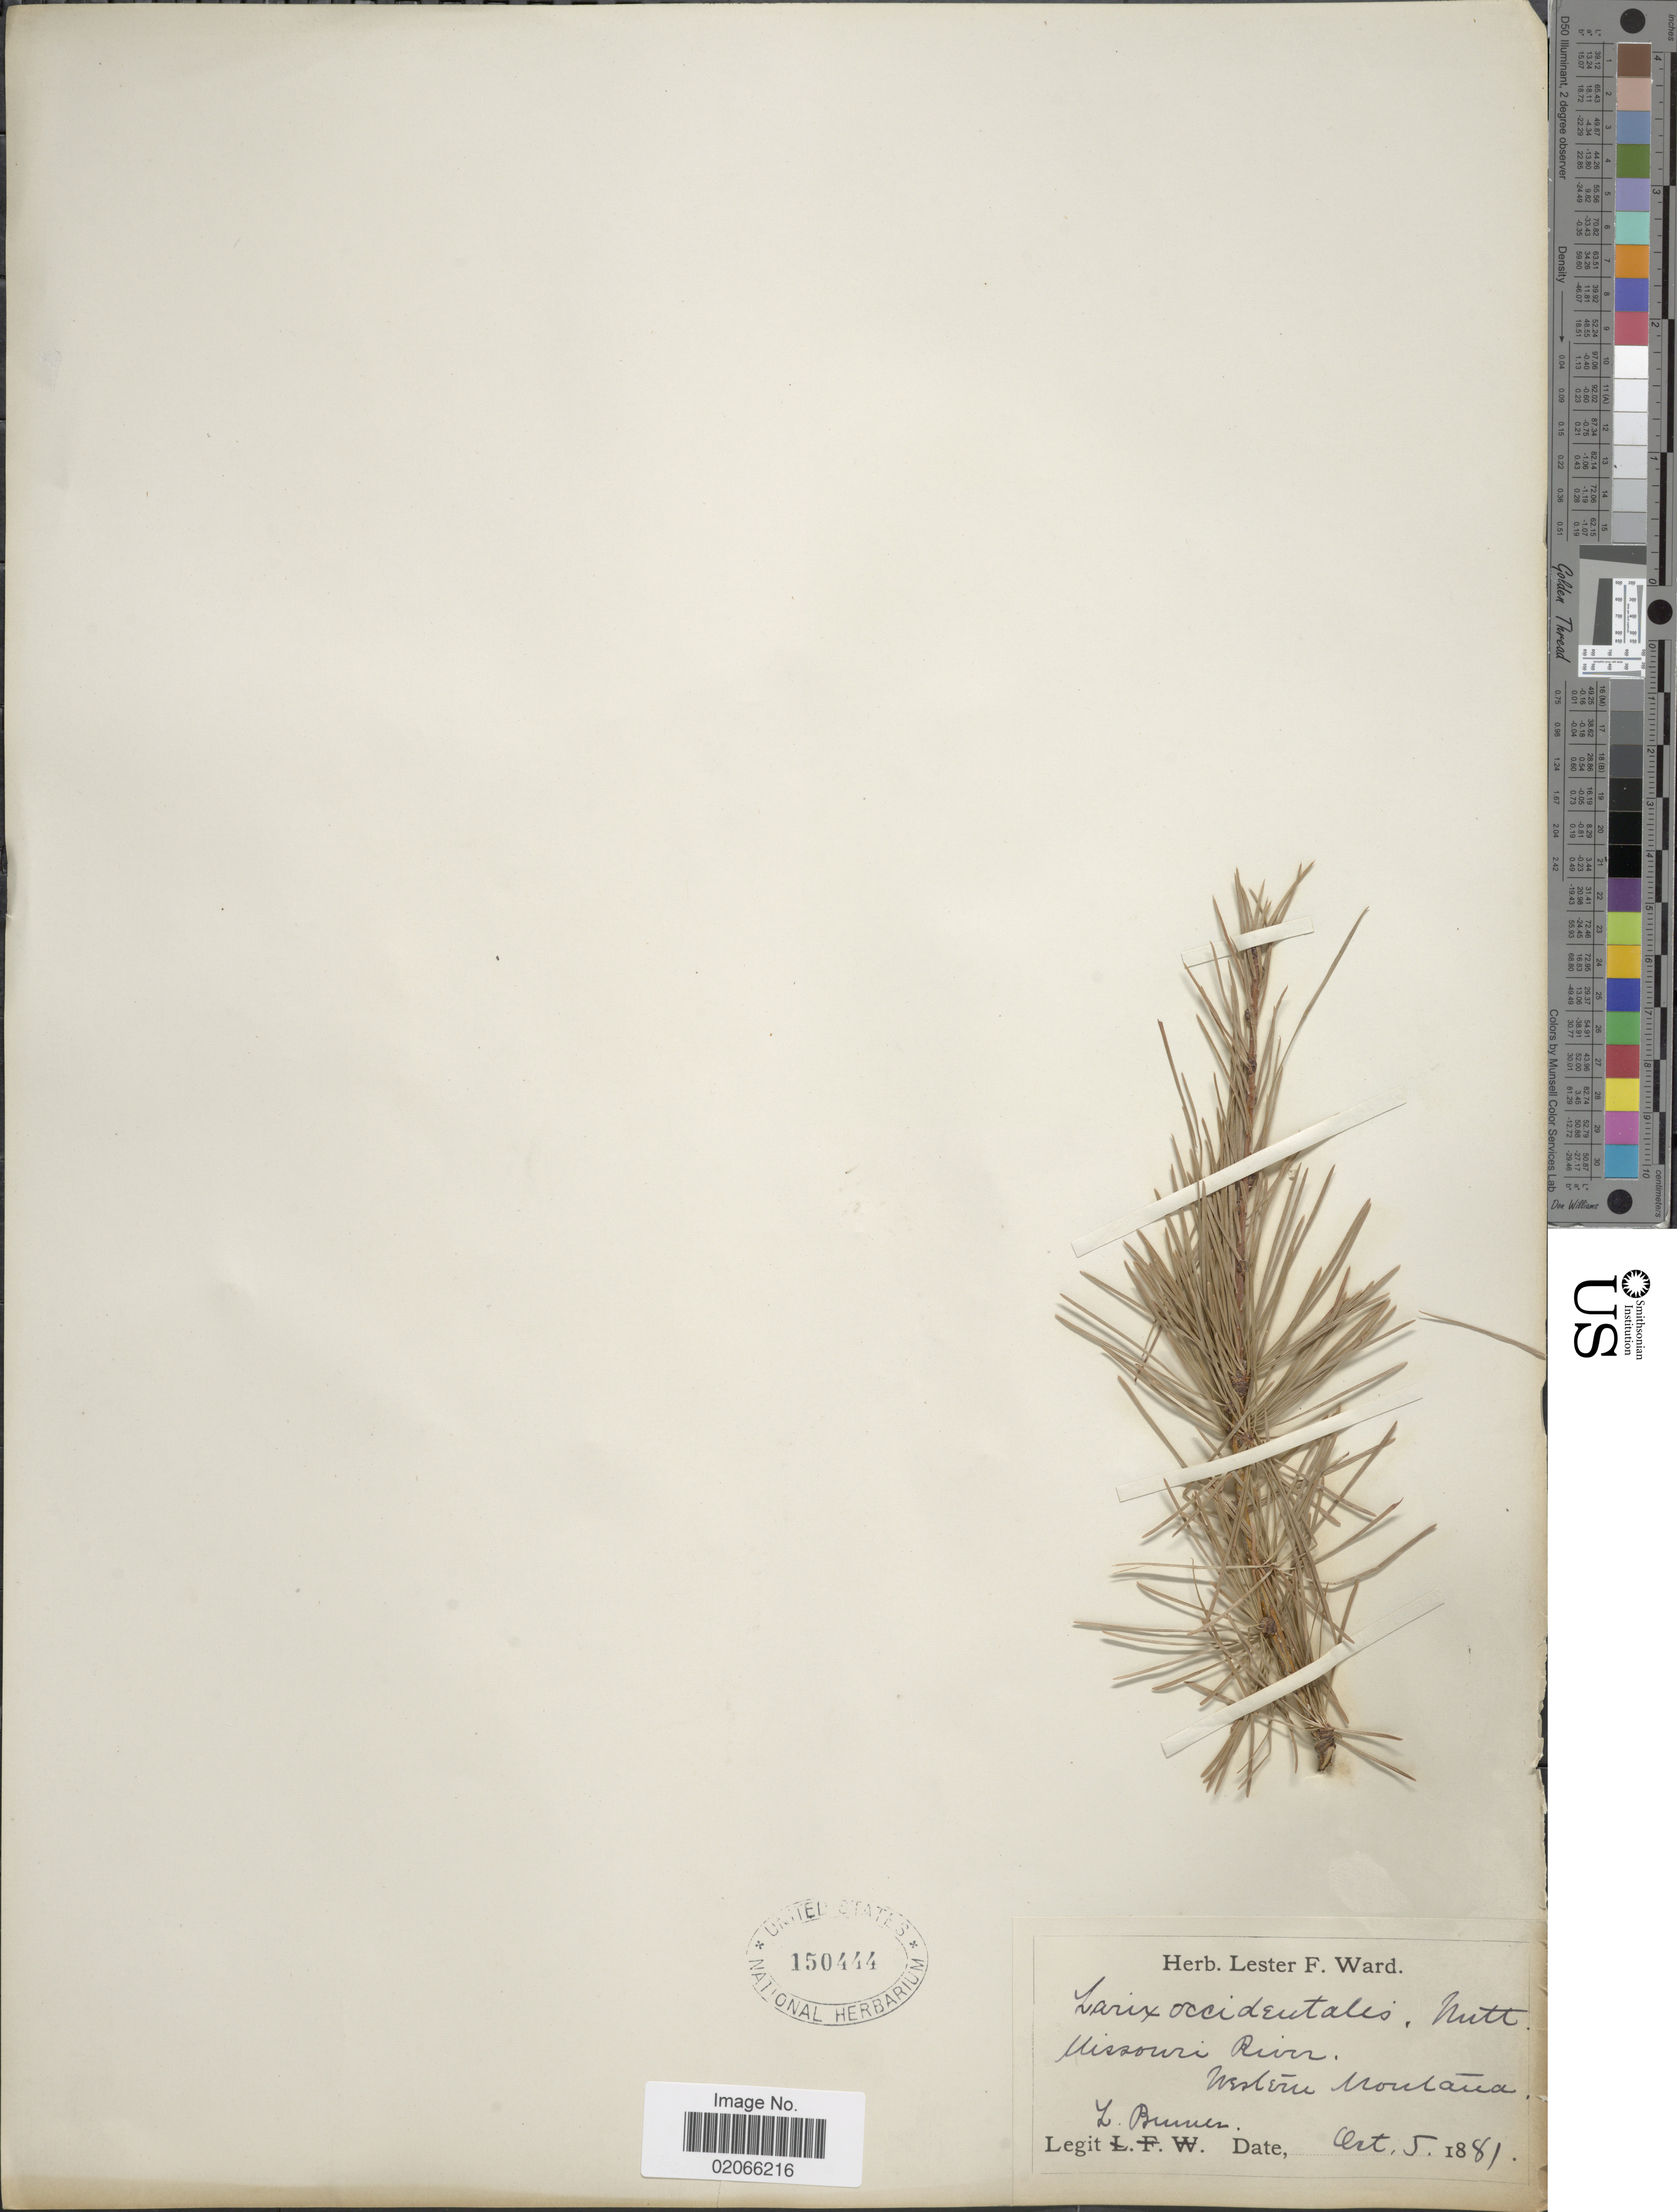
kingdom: Plantae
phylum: Tracheophyta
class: Pinopsida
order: Pinales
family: Pinaceae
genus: Larix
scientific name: Larix occidentalis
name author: Nutt.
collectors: L. Bruner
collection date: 1881-10-05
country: United States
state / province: Montana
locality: Missouri River, Western Montana.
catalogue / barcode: US 150444